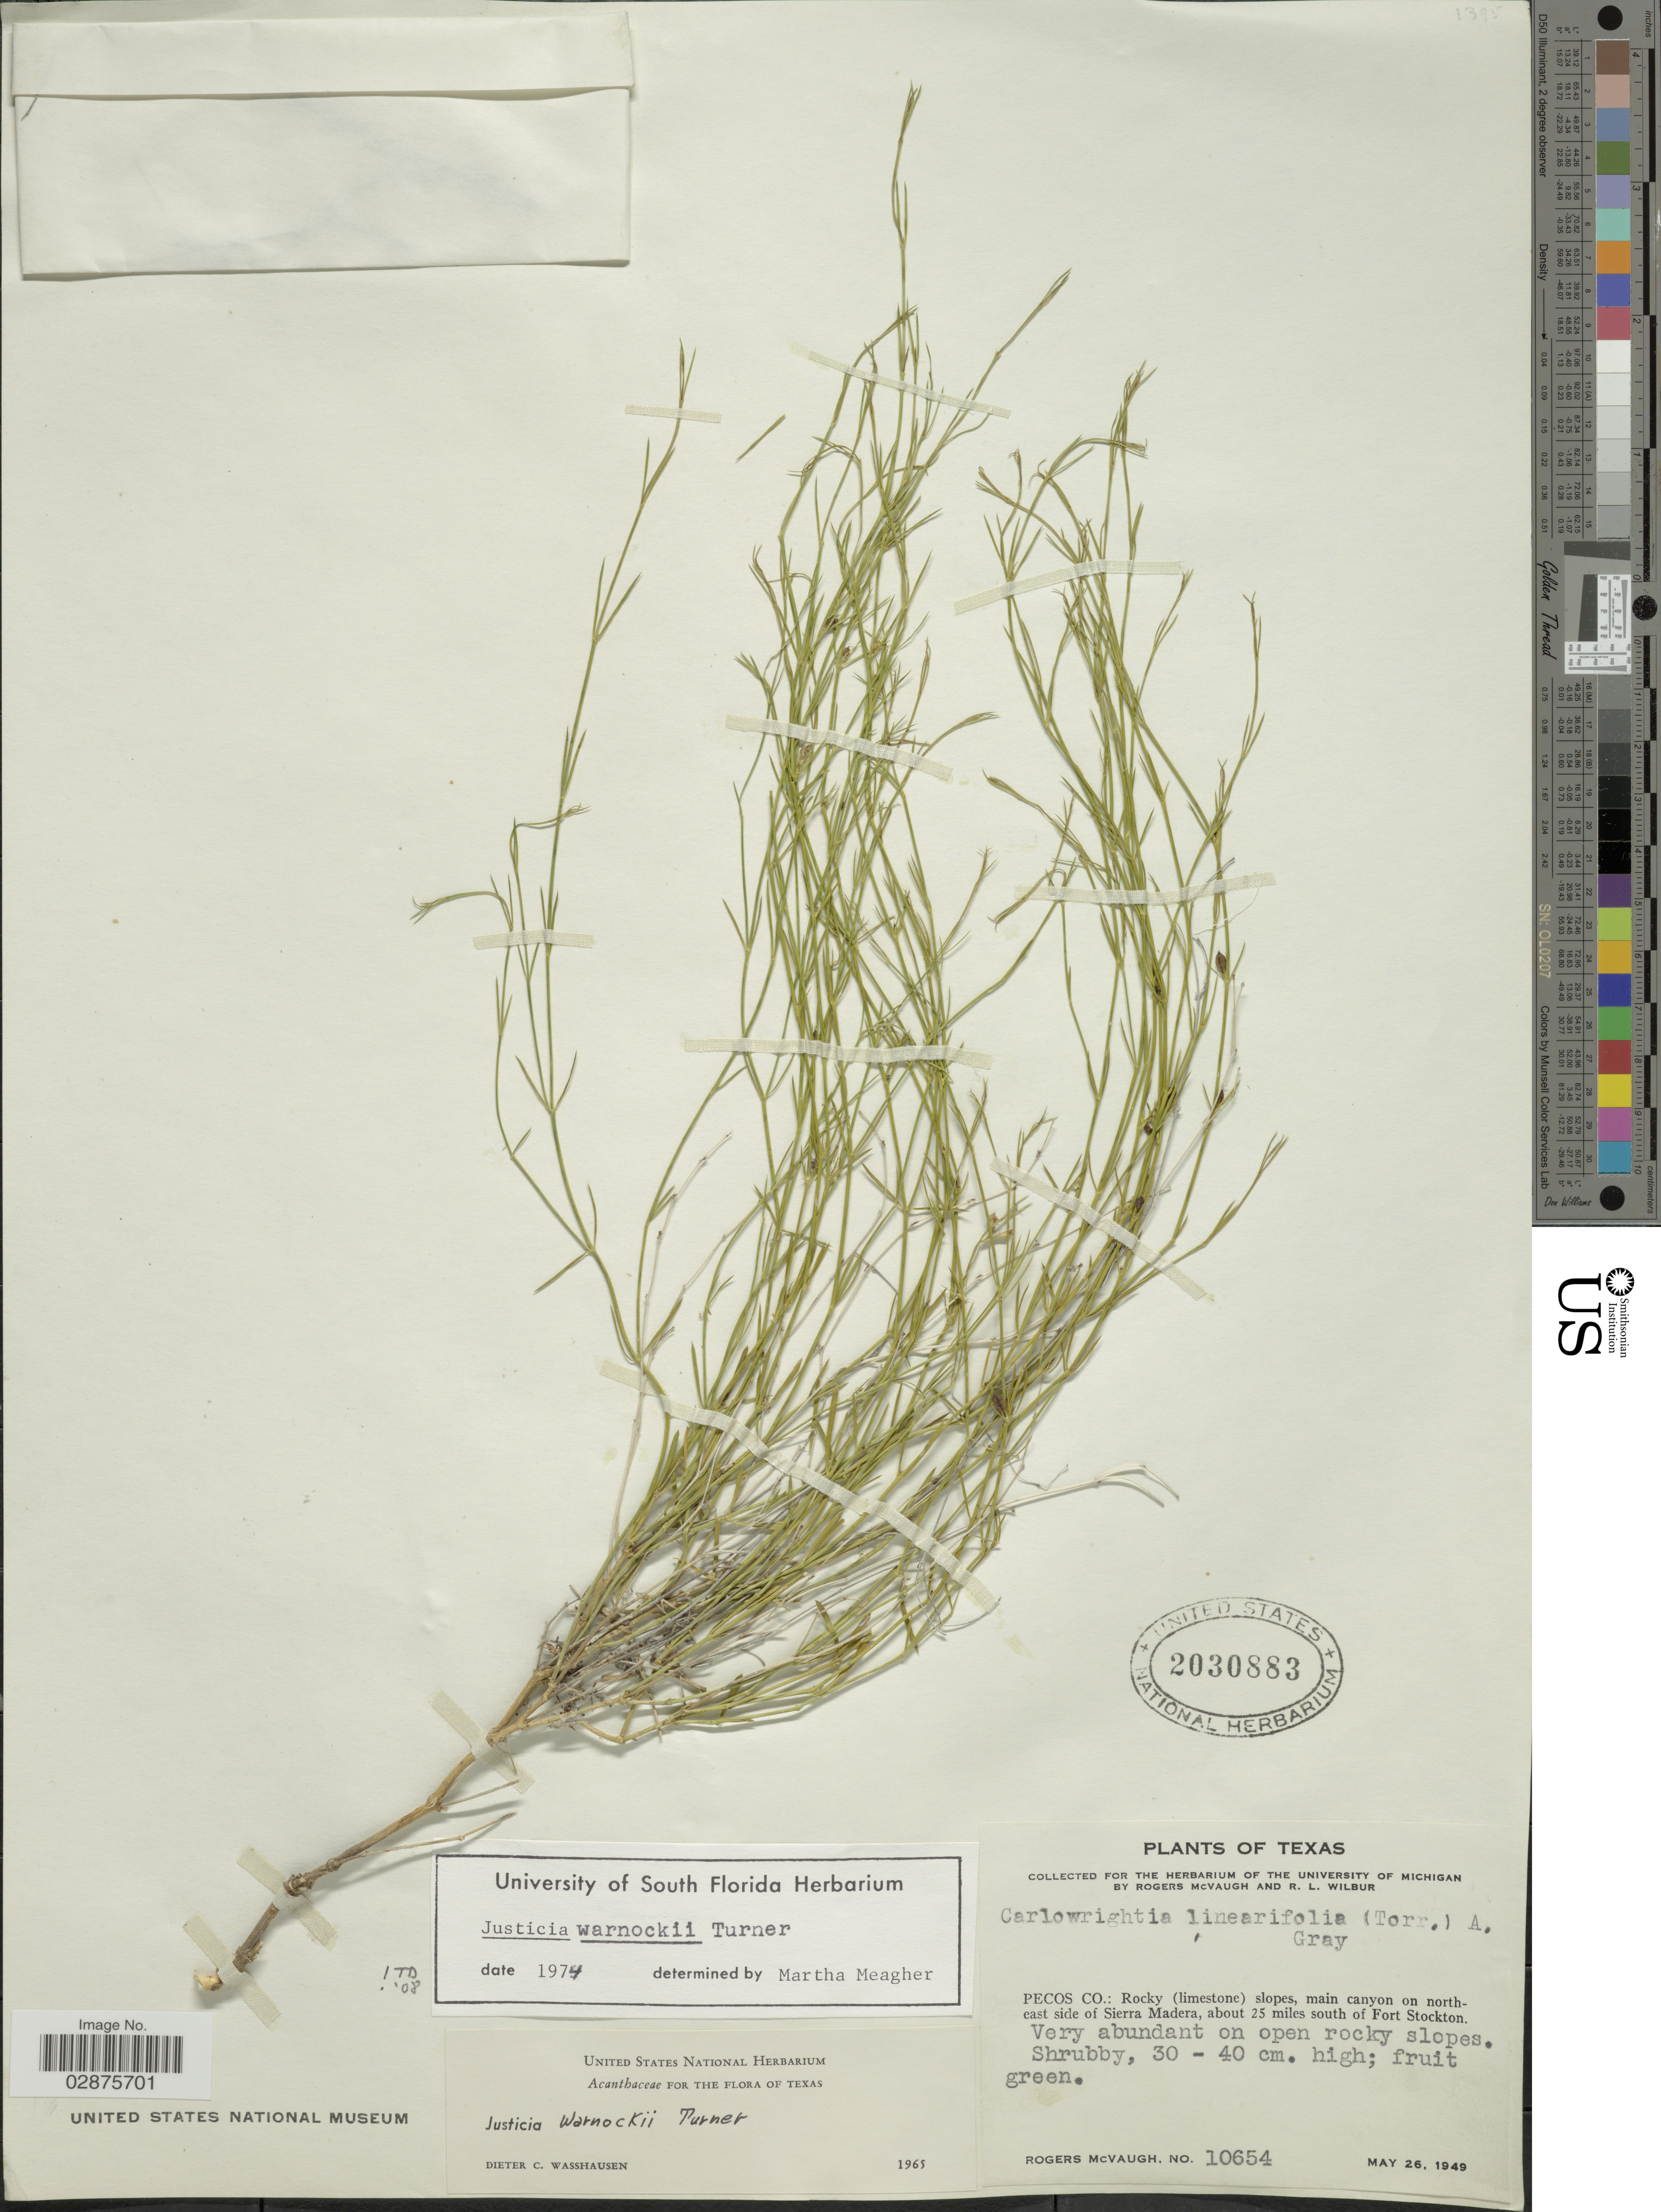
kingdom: Plantae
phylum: Tracheophyta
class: Magnoliopsida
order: Lamiales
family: Acanthaceae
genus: Justicia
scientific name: Justicia warnockii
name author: B.L. Turner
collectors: R. McVaugh & R. L. Wilbur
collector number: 10654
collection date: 1949-05-26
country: United States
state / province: Texas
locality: Pecos Co.: Rocky (limestone) slopes, main canyon on north-east side of Sierra Madera, about 25 miles south of Fort Stockton.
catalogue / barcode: US 2030883